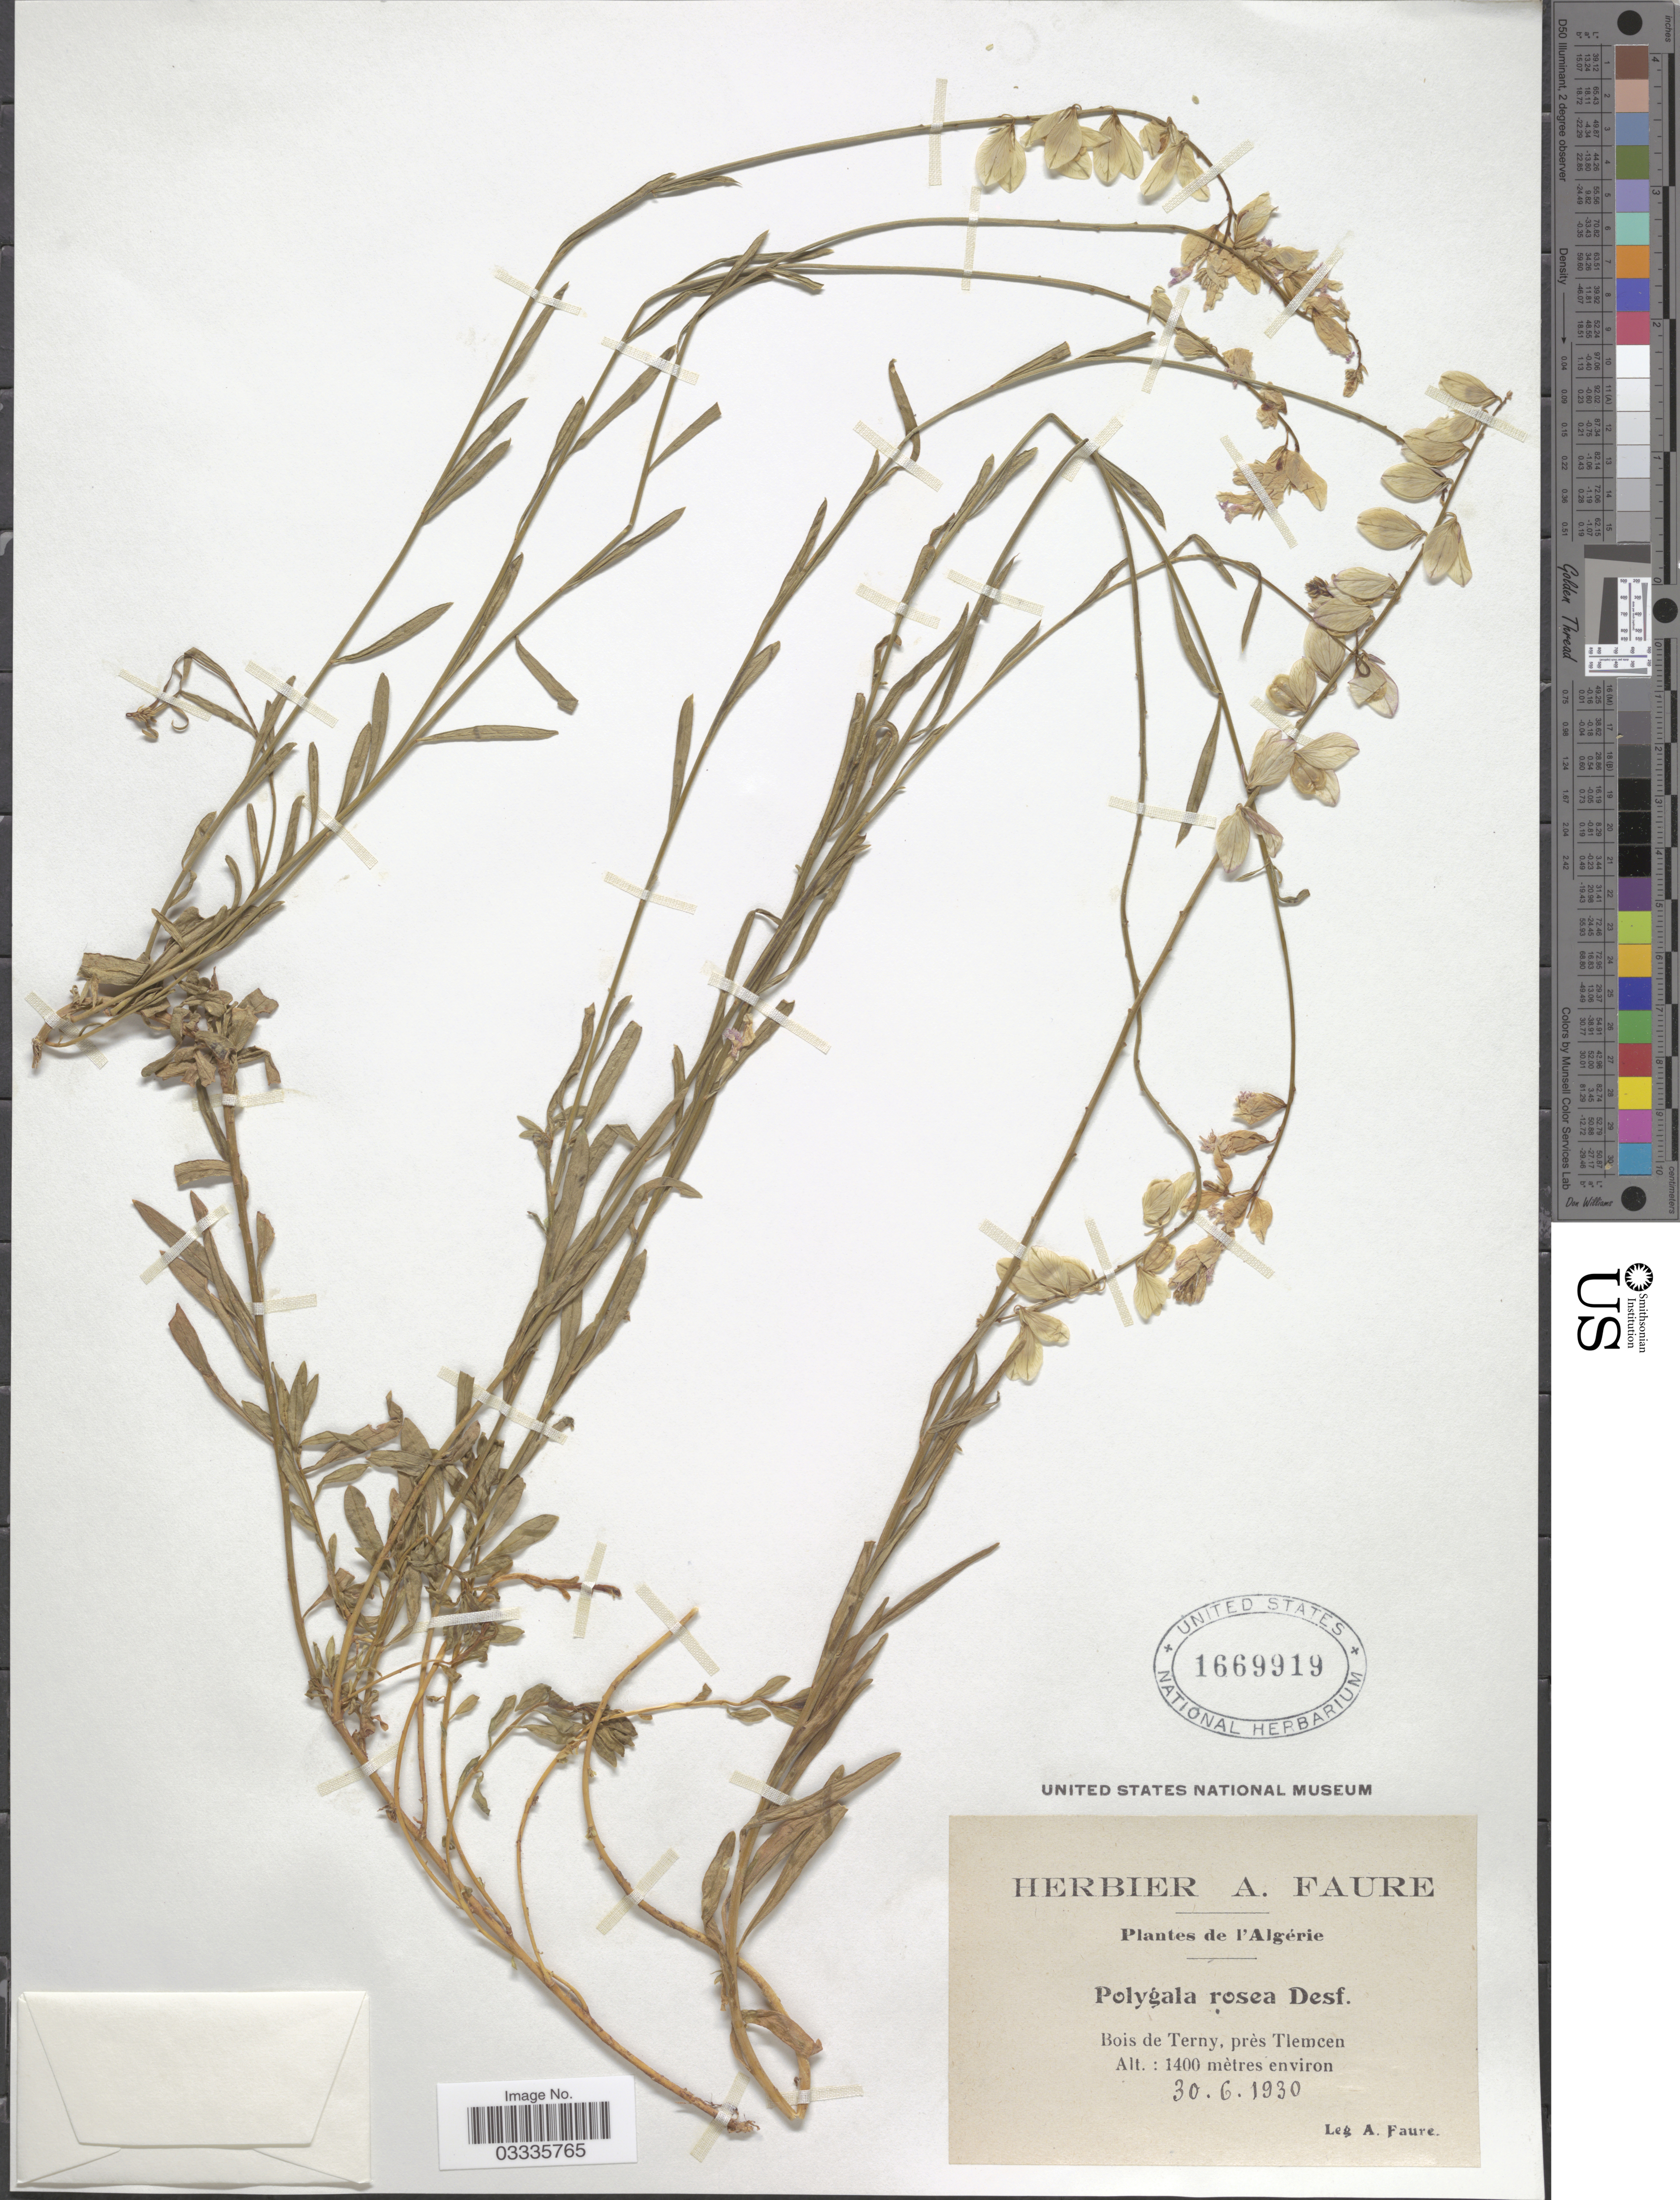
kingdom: Plantae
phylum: Tracheophyta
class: Magnoliopsida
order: Fabales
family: Polygalaceae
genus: Polygala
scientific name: Polygala rosei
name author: Hicken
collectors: A. Faure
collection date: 1930-06-30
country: Algeria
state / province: Tlemcen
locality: Bois de Terny, près Tlemcen.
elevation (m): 1400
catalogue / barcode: US 1669919